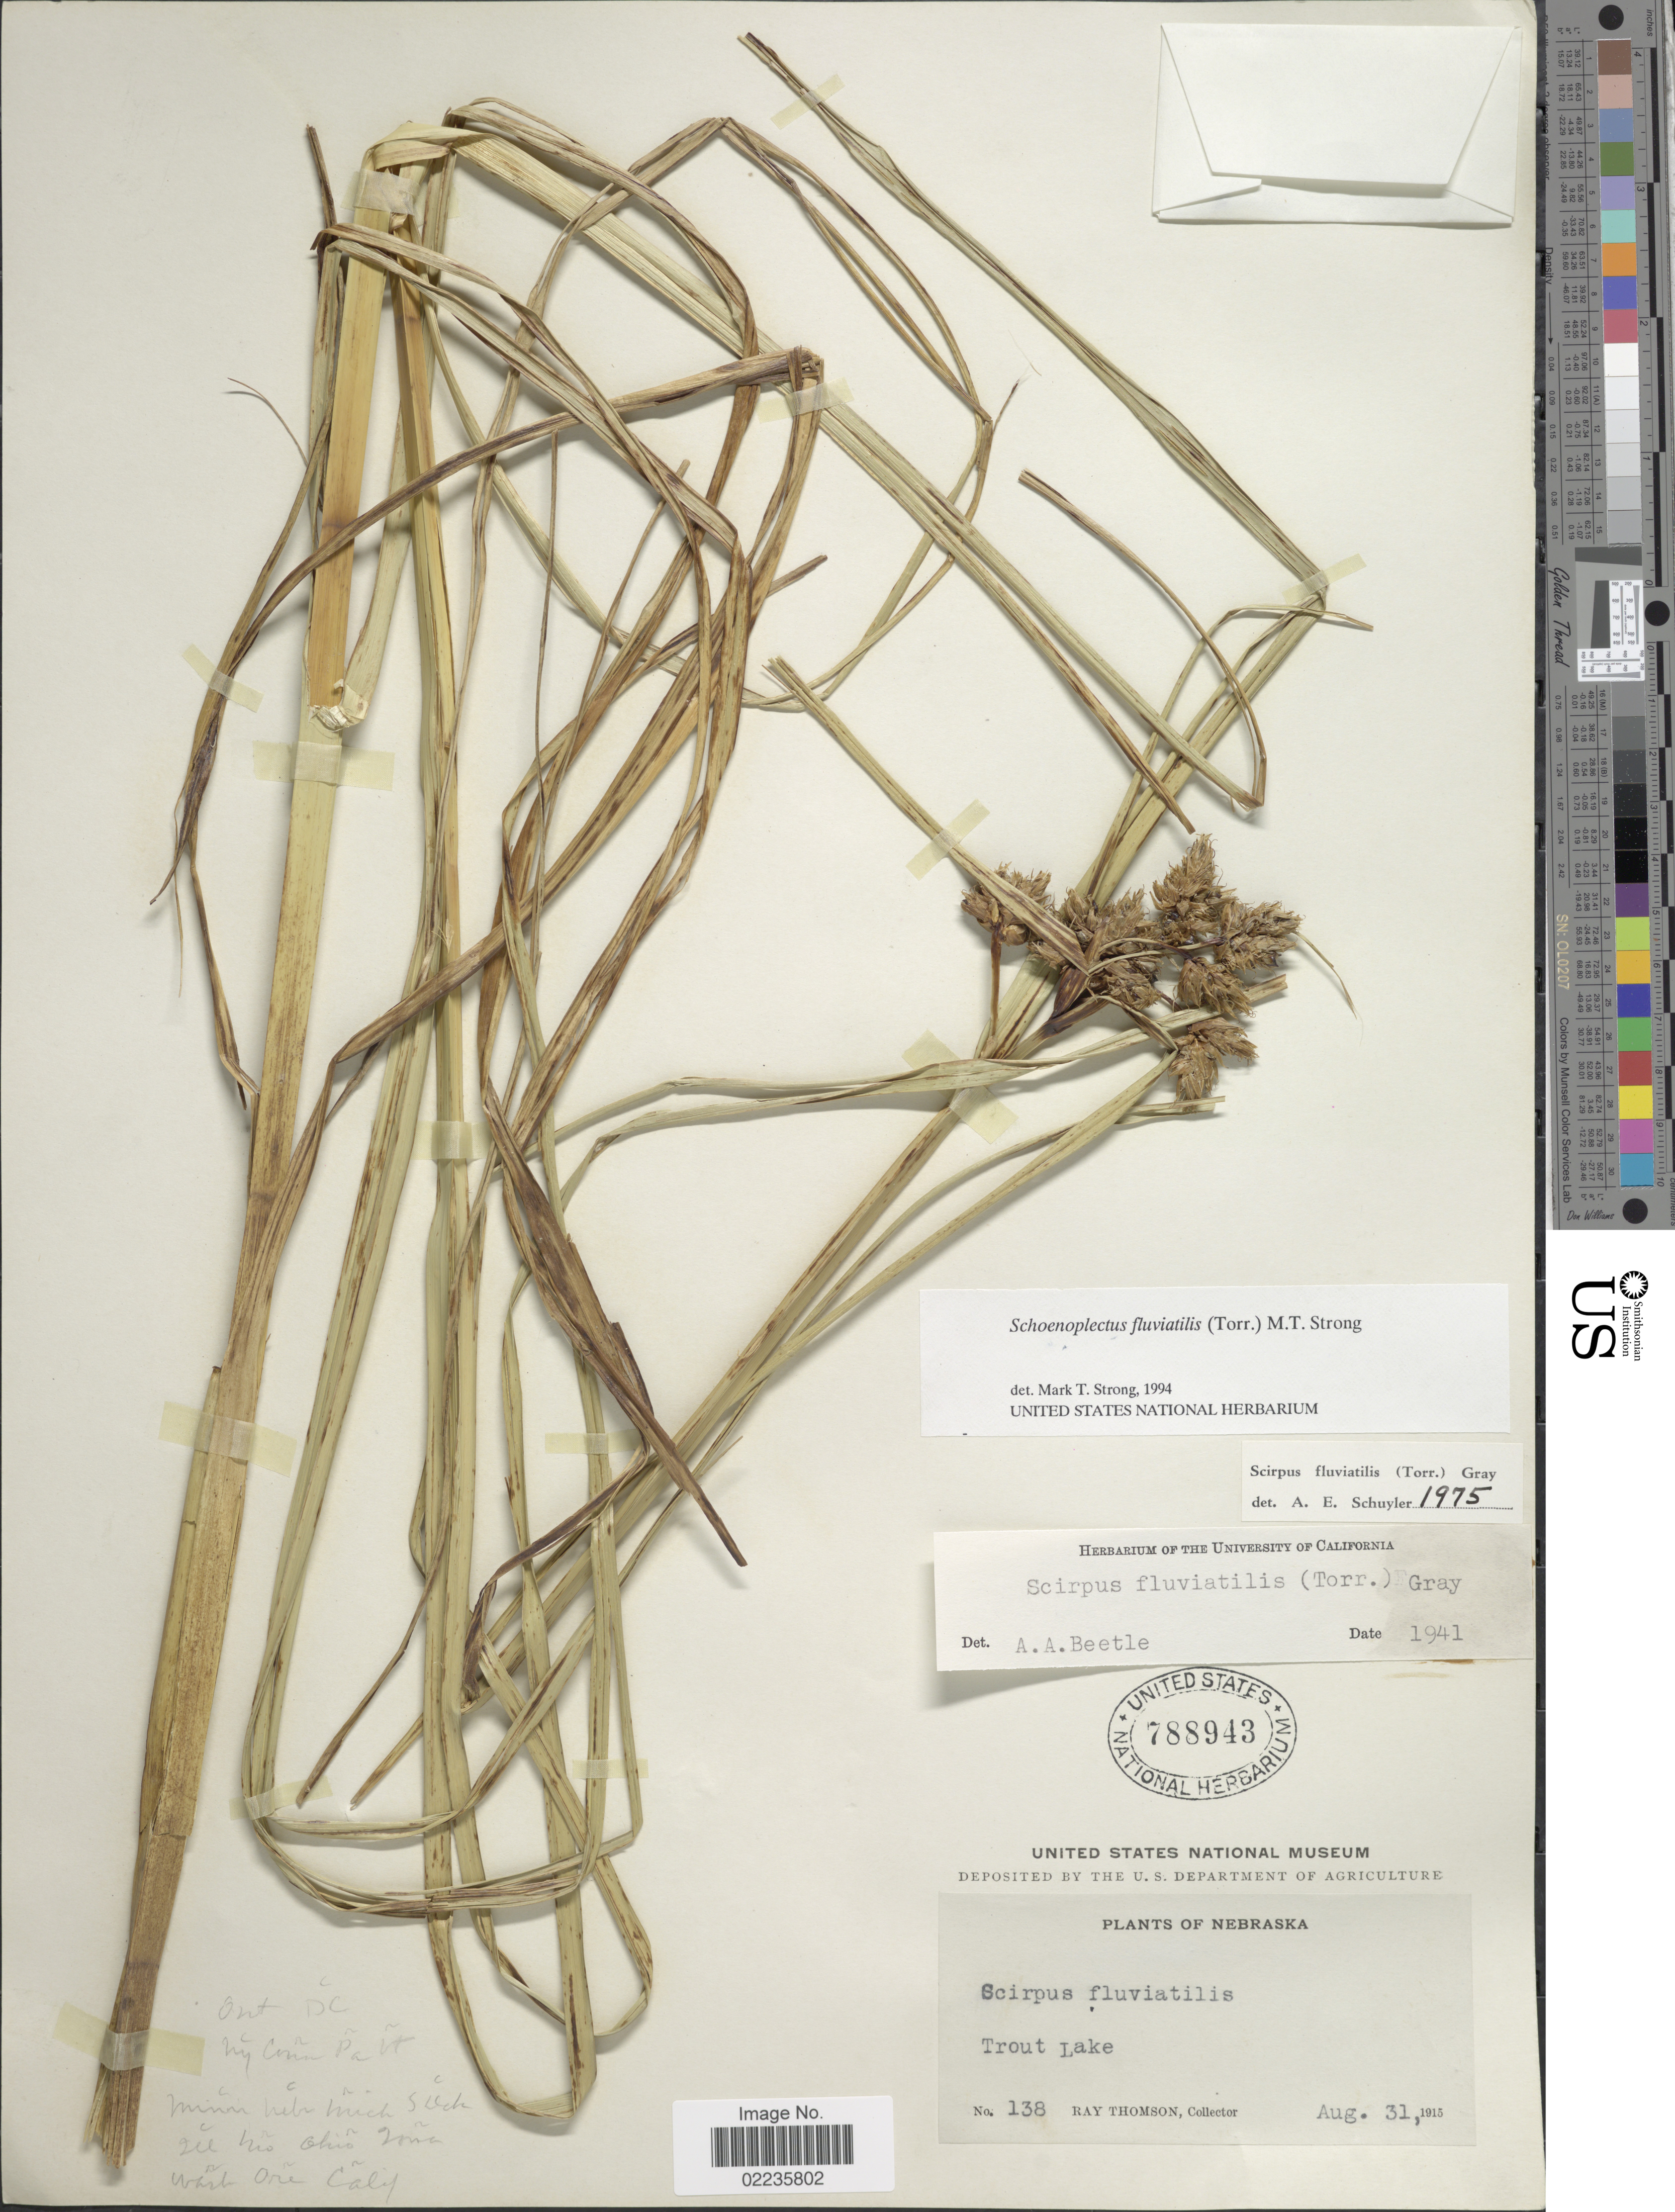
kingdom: Plantae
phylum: Tracheophyta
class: Liliopsida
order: Poales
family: Cyperaceae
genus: Bolboschoenus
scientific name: Bolboschoenus fluviatilis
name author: (Torr.) Soják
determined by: Strong, M. T., (US), Smithsonian Institution - National Museum of Natural History (UNITED STATES)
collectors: R. Thomson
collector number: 138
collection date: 1915-08-31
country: United States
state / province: Nebraska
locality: Trout Lake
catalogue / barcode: US 788943